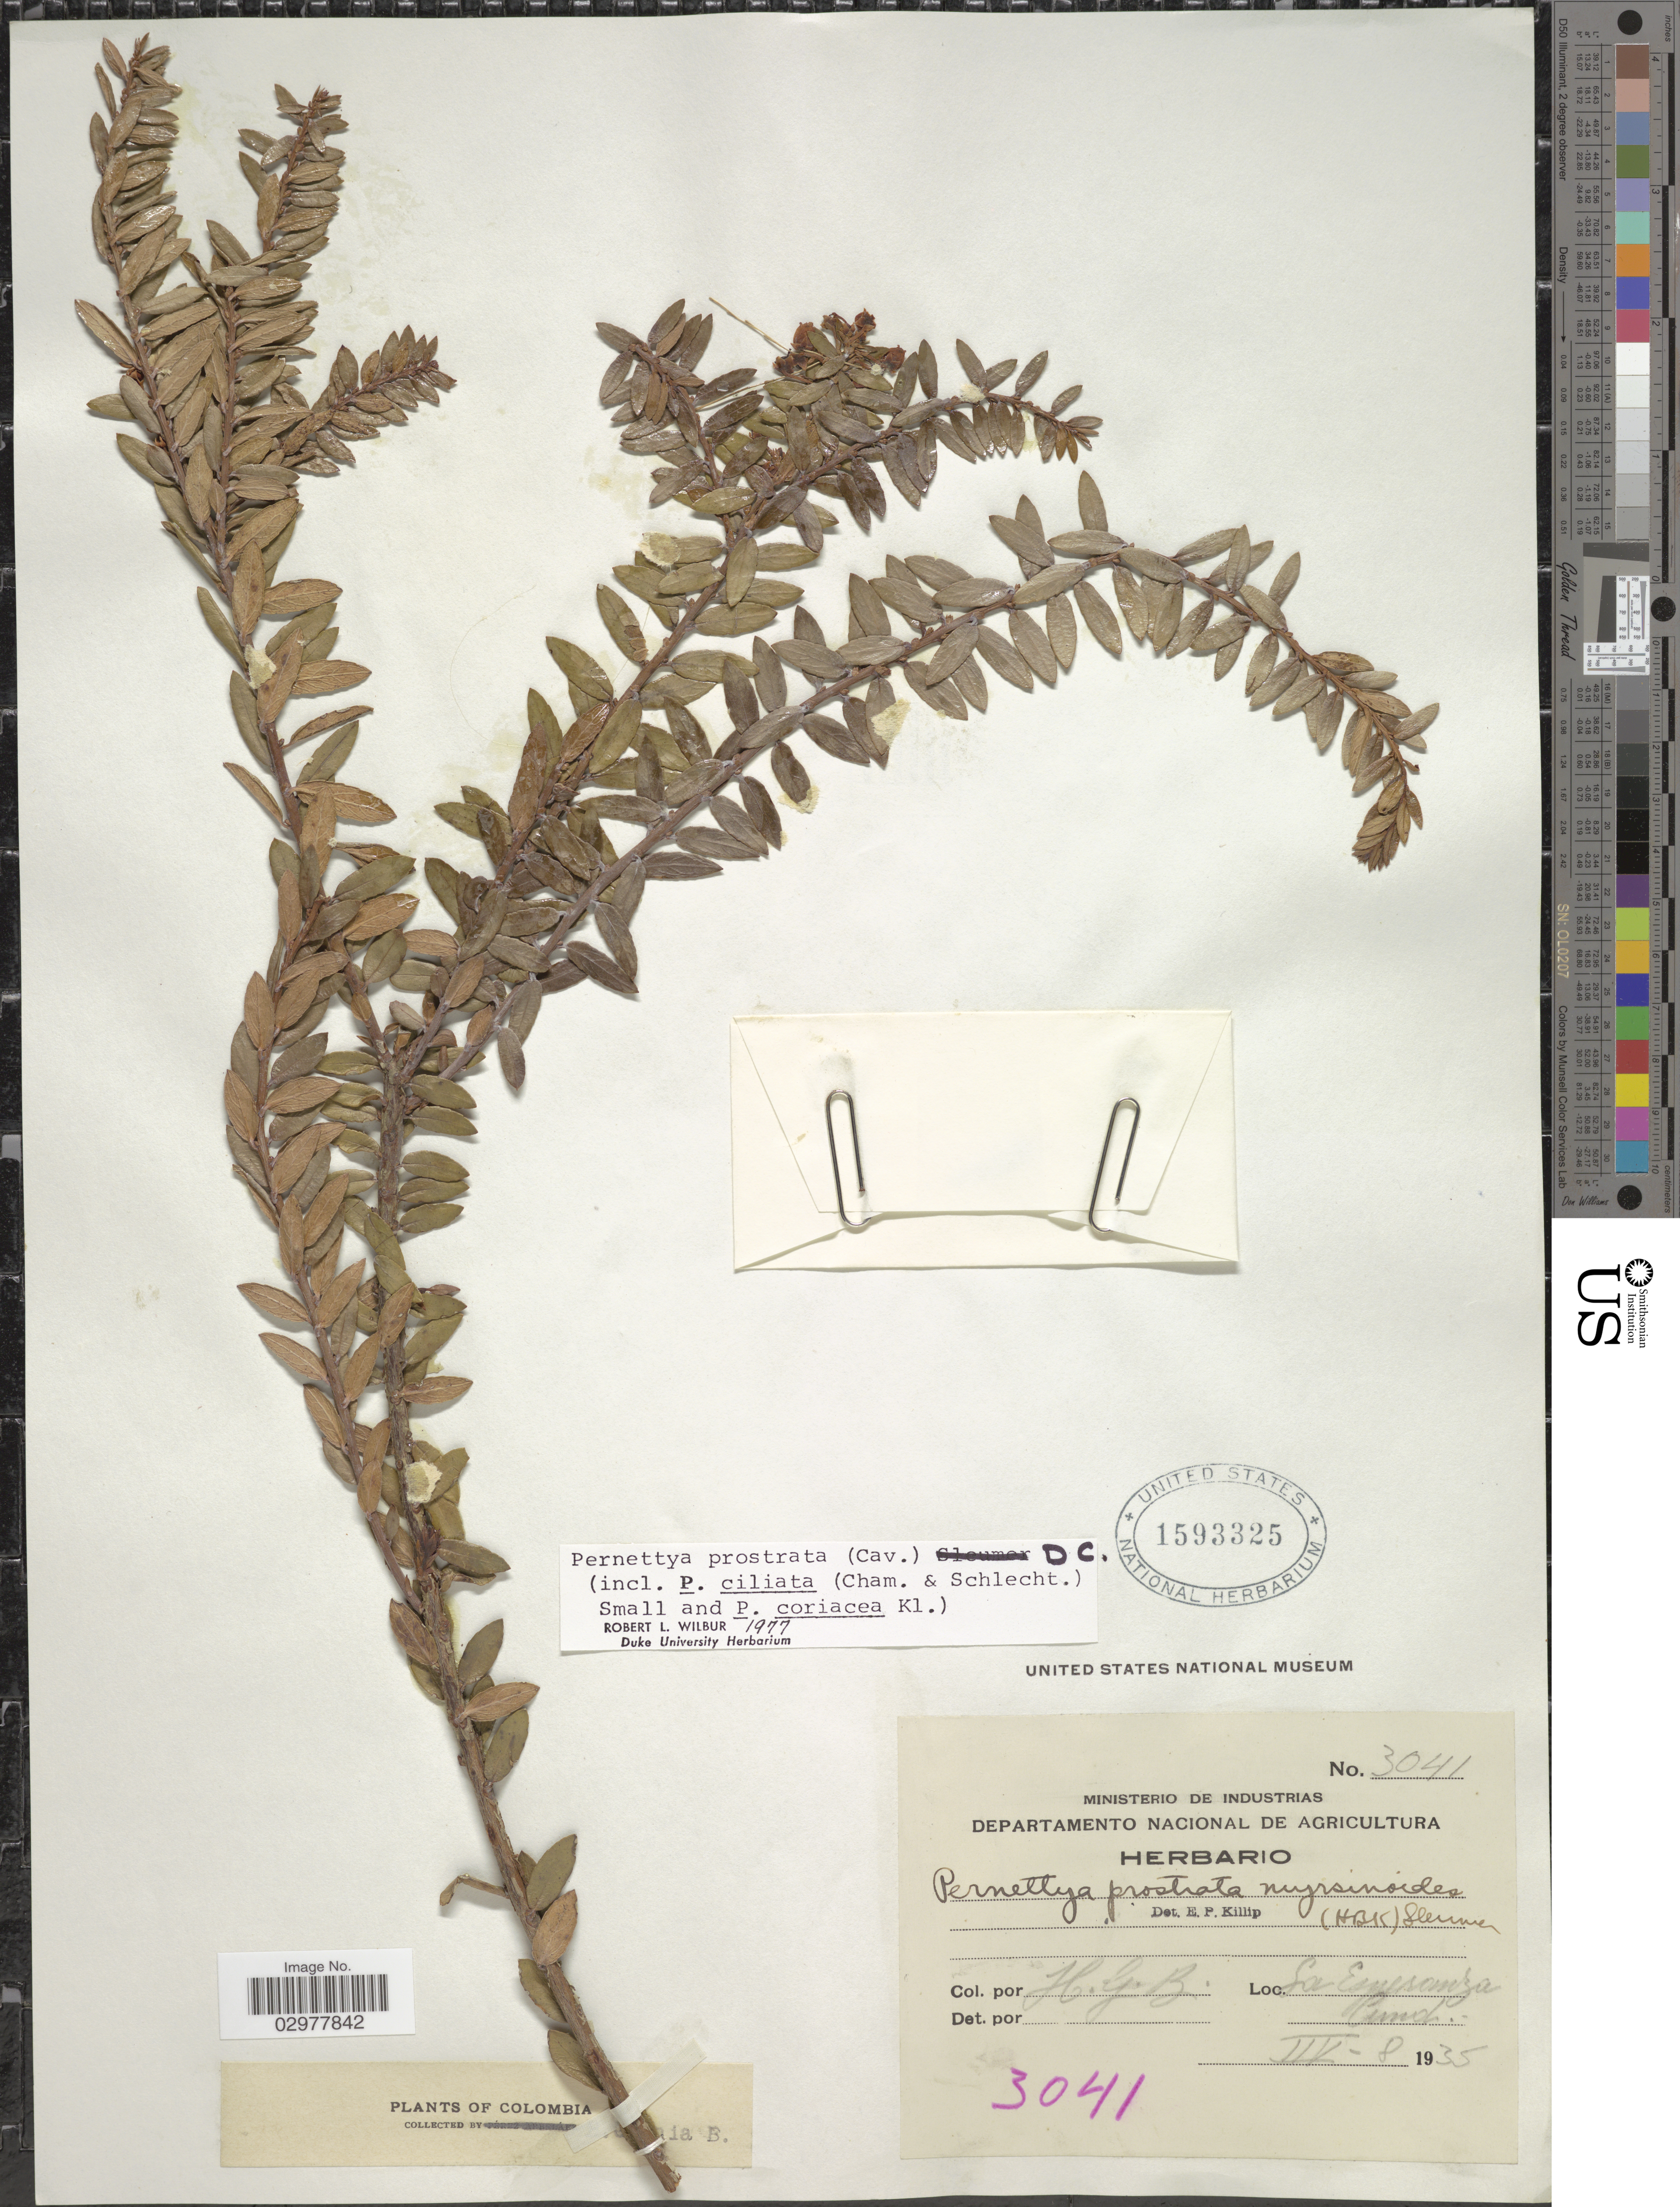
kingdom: Plantae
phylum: Tracheophyta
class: Magnoliopsida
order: Ericales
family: Ericaceae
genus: Pernettya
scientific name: Pernettya prostrata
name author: (Cav.) DC.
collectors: H. G. B.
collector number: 3041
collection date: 1935-04-08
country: Colombia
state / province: Cundinamarca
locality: La Esperanza. Cund.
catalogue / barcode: US 1593325